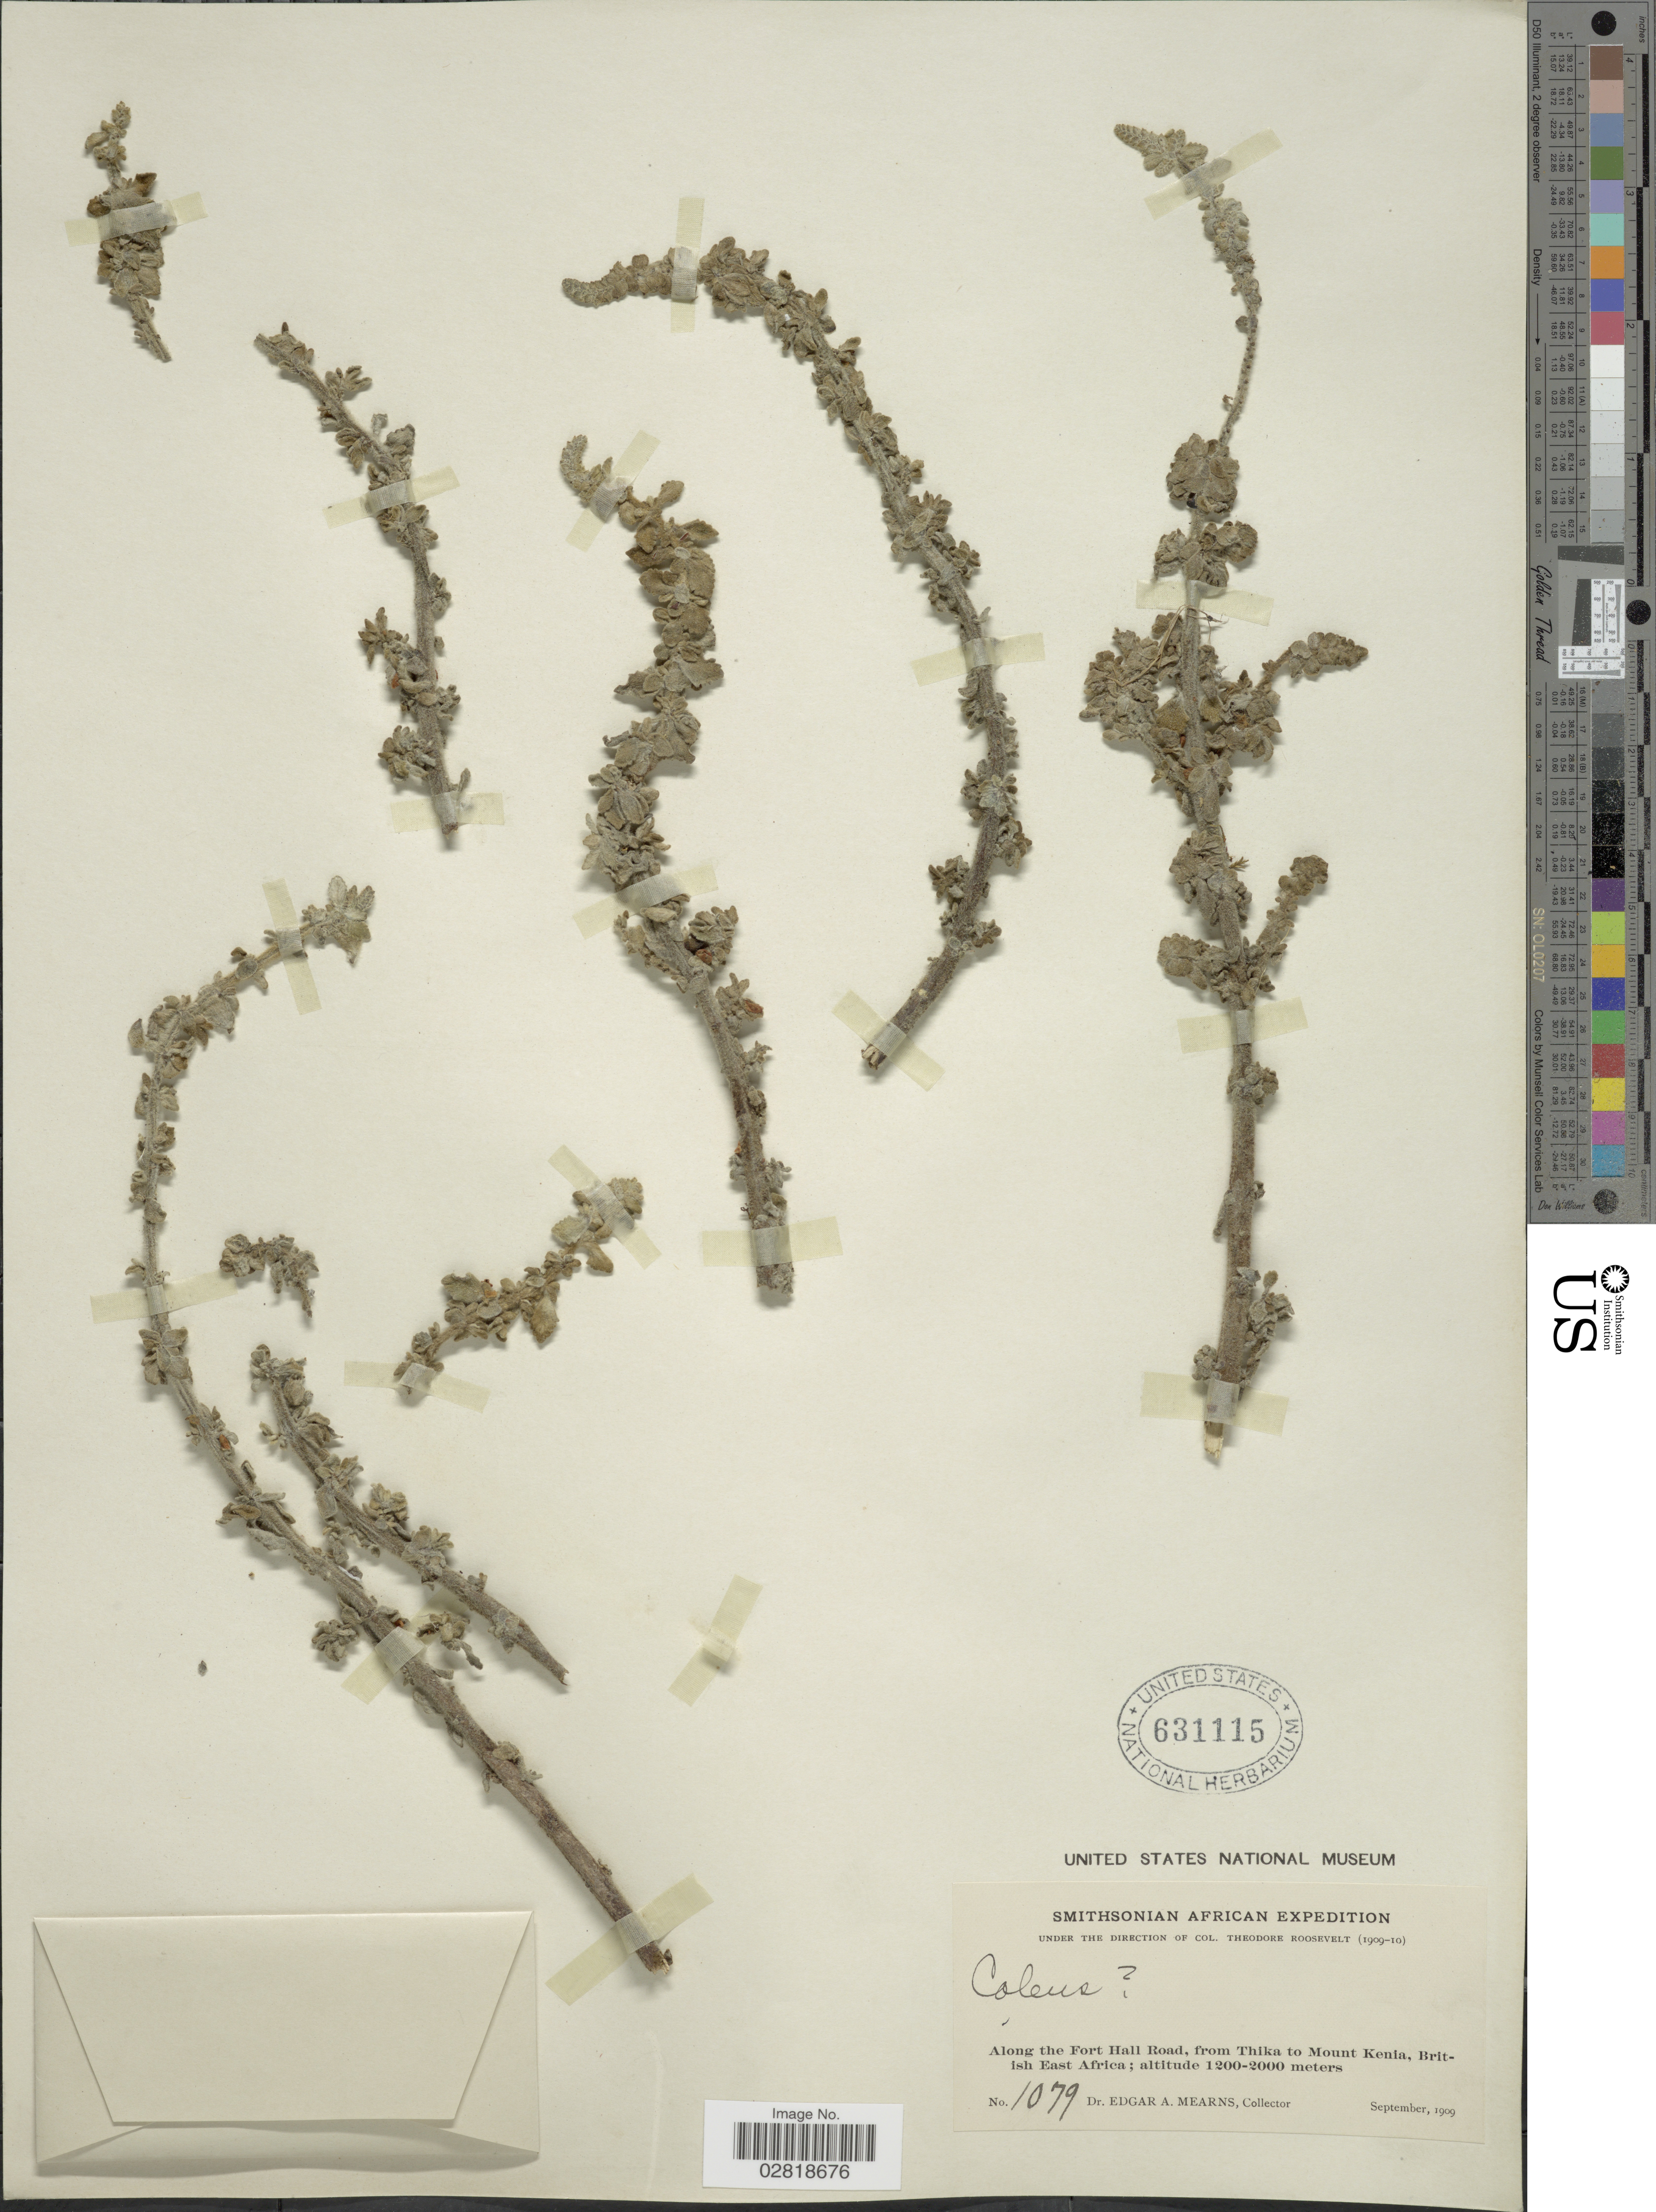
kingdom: Plantae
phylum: Tracheophyta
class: Magnoliopsida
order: Lamiales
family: Lamiaceae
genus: Plectranthus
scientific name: Plectranthus sp.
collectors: E. A. Mearns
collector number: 1079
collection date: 1909-09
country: Kenya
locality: Along the Fort Hall Road, from Thika to Mount Kenia, British East Africa.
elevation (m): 1200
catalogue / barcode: US 631115